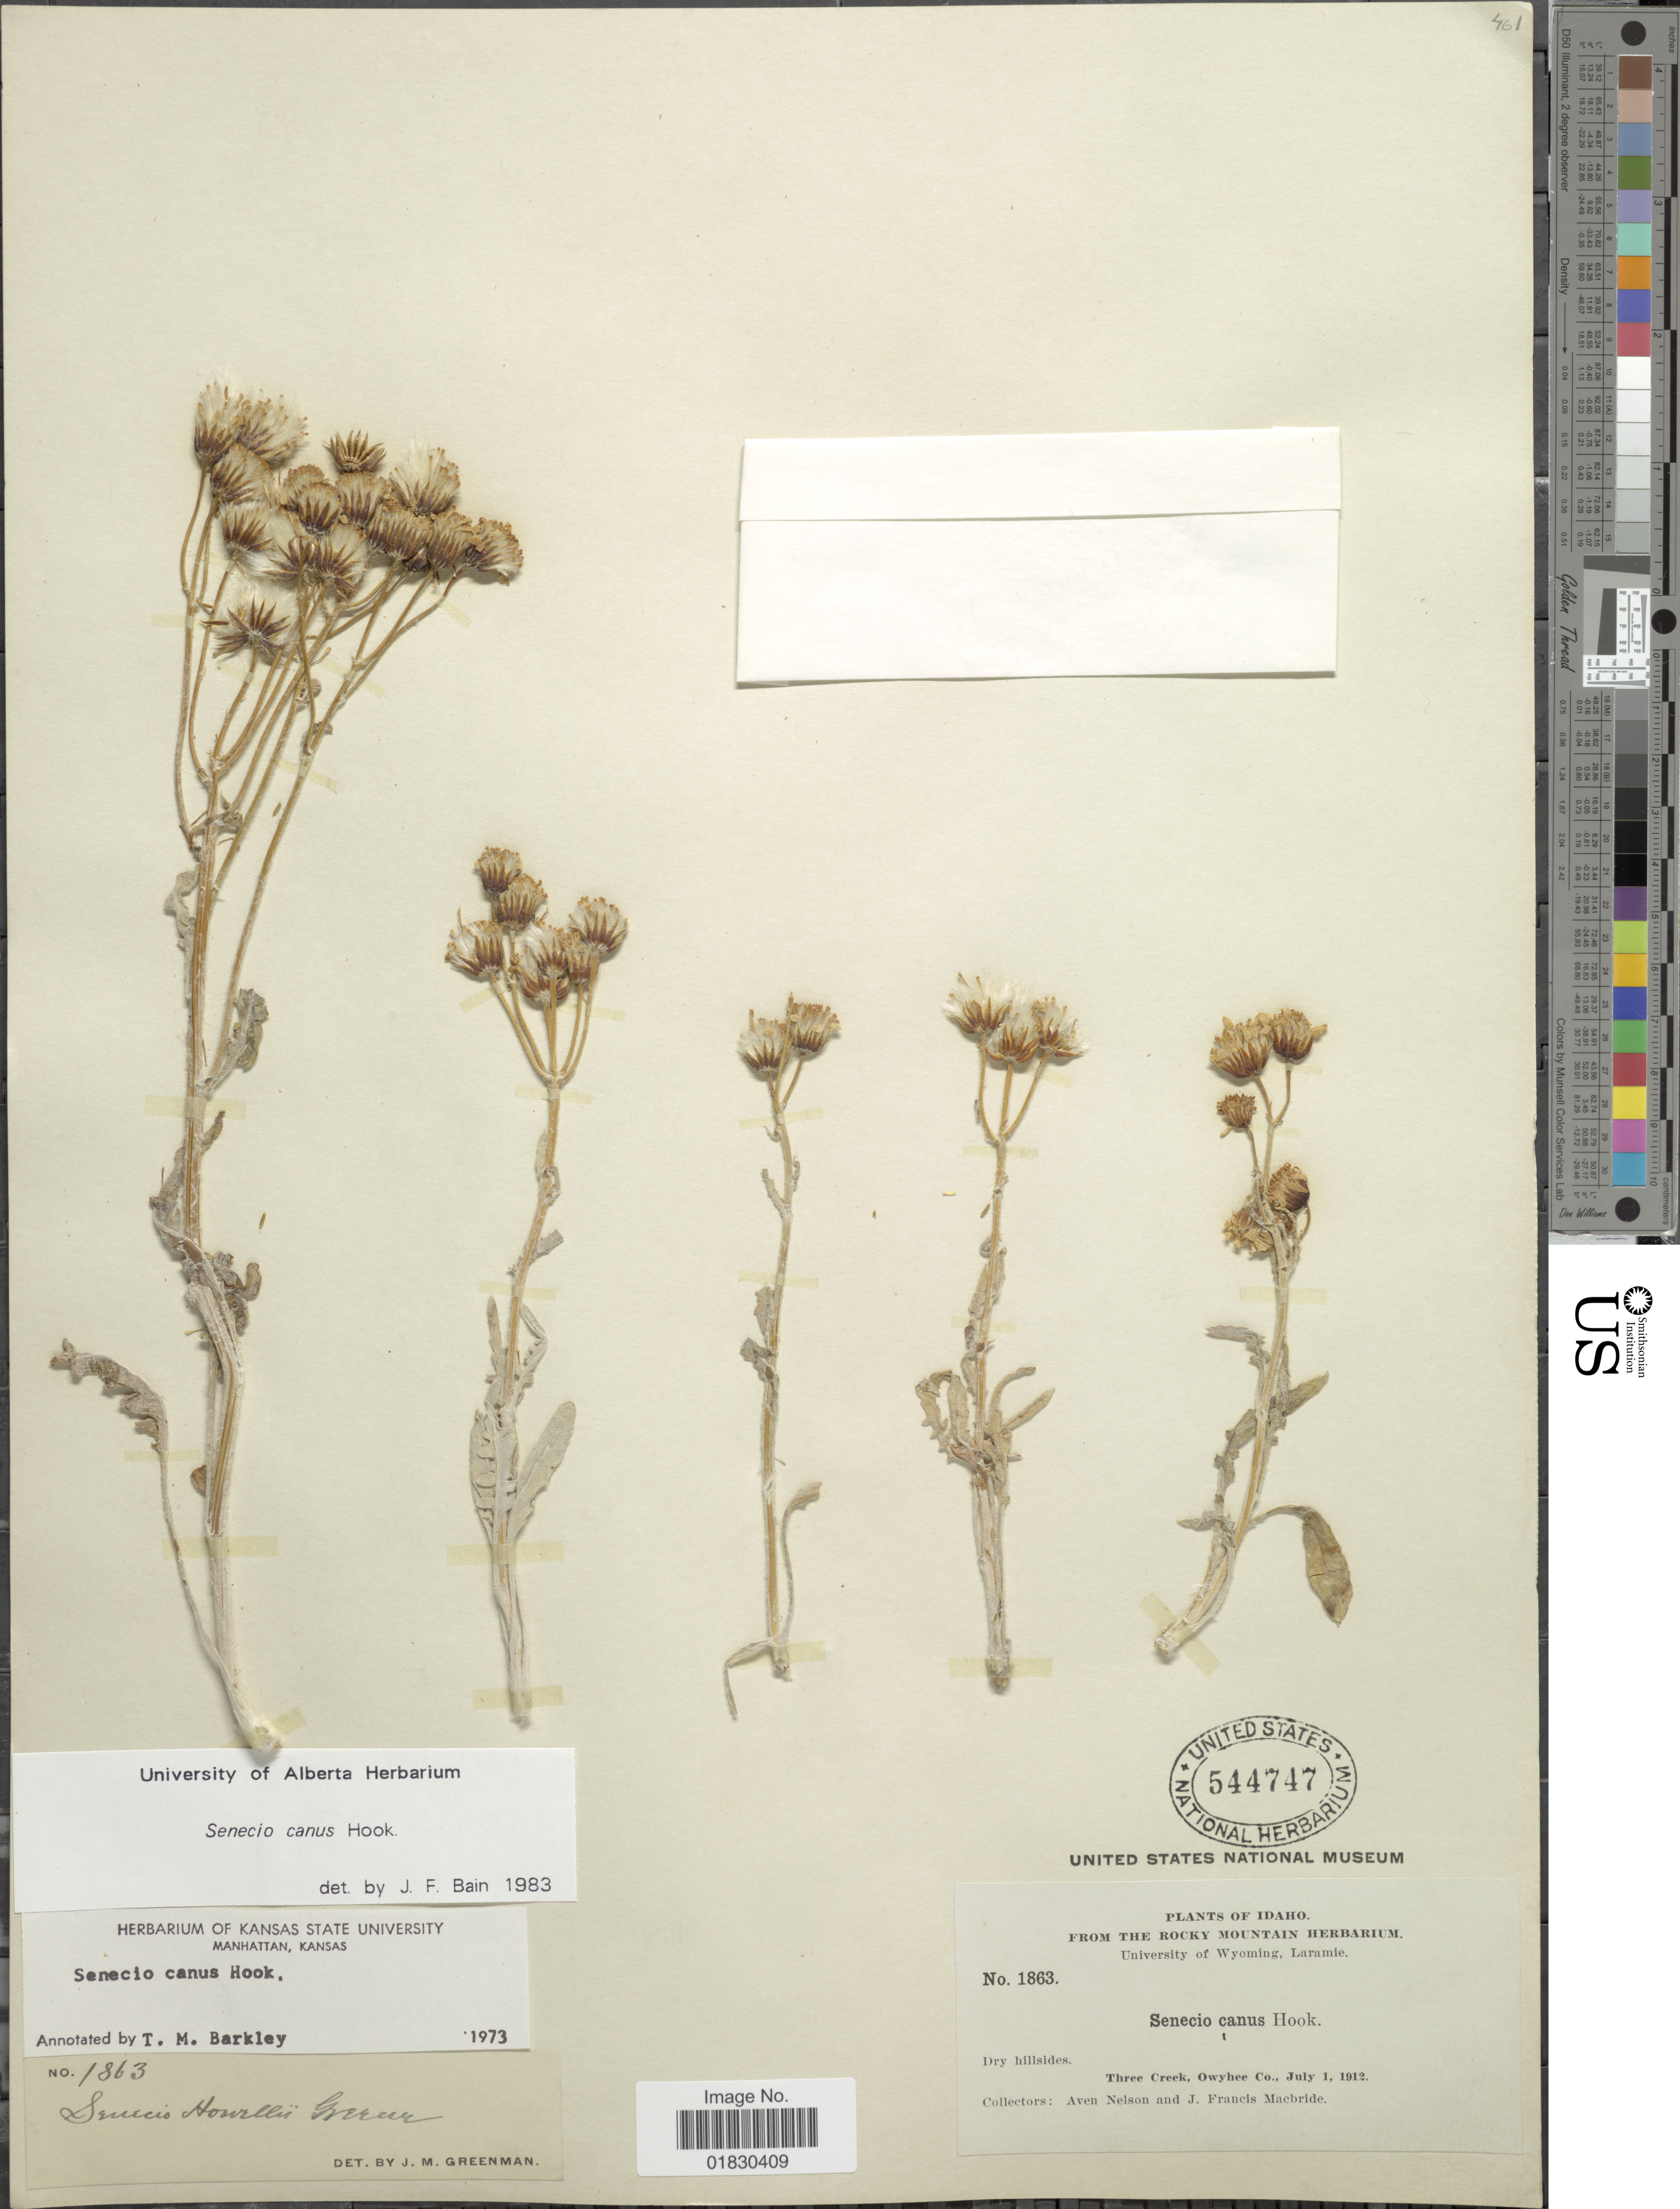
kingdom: Plantae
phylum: Tracheophyta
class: Magnoliopsida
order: Asterales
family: Asteraceae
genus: Packera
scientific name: Packera cana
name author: (Hook.) W.A. Weber & Á. Löve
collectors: A. Nelson & J. F. Macbride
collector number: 1863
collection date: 1912-07-01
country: United States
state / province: Idaho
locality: Three Creek, Owyhee Co.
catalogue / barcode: US 544747